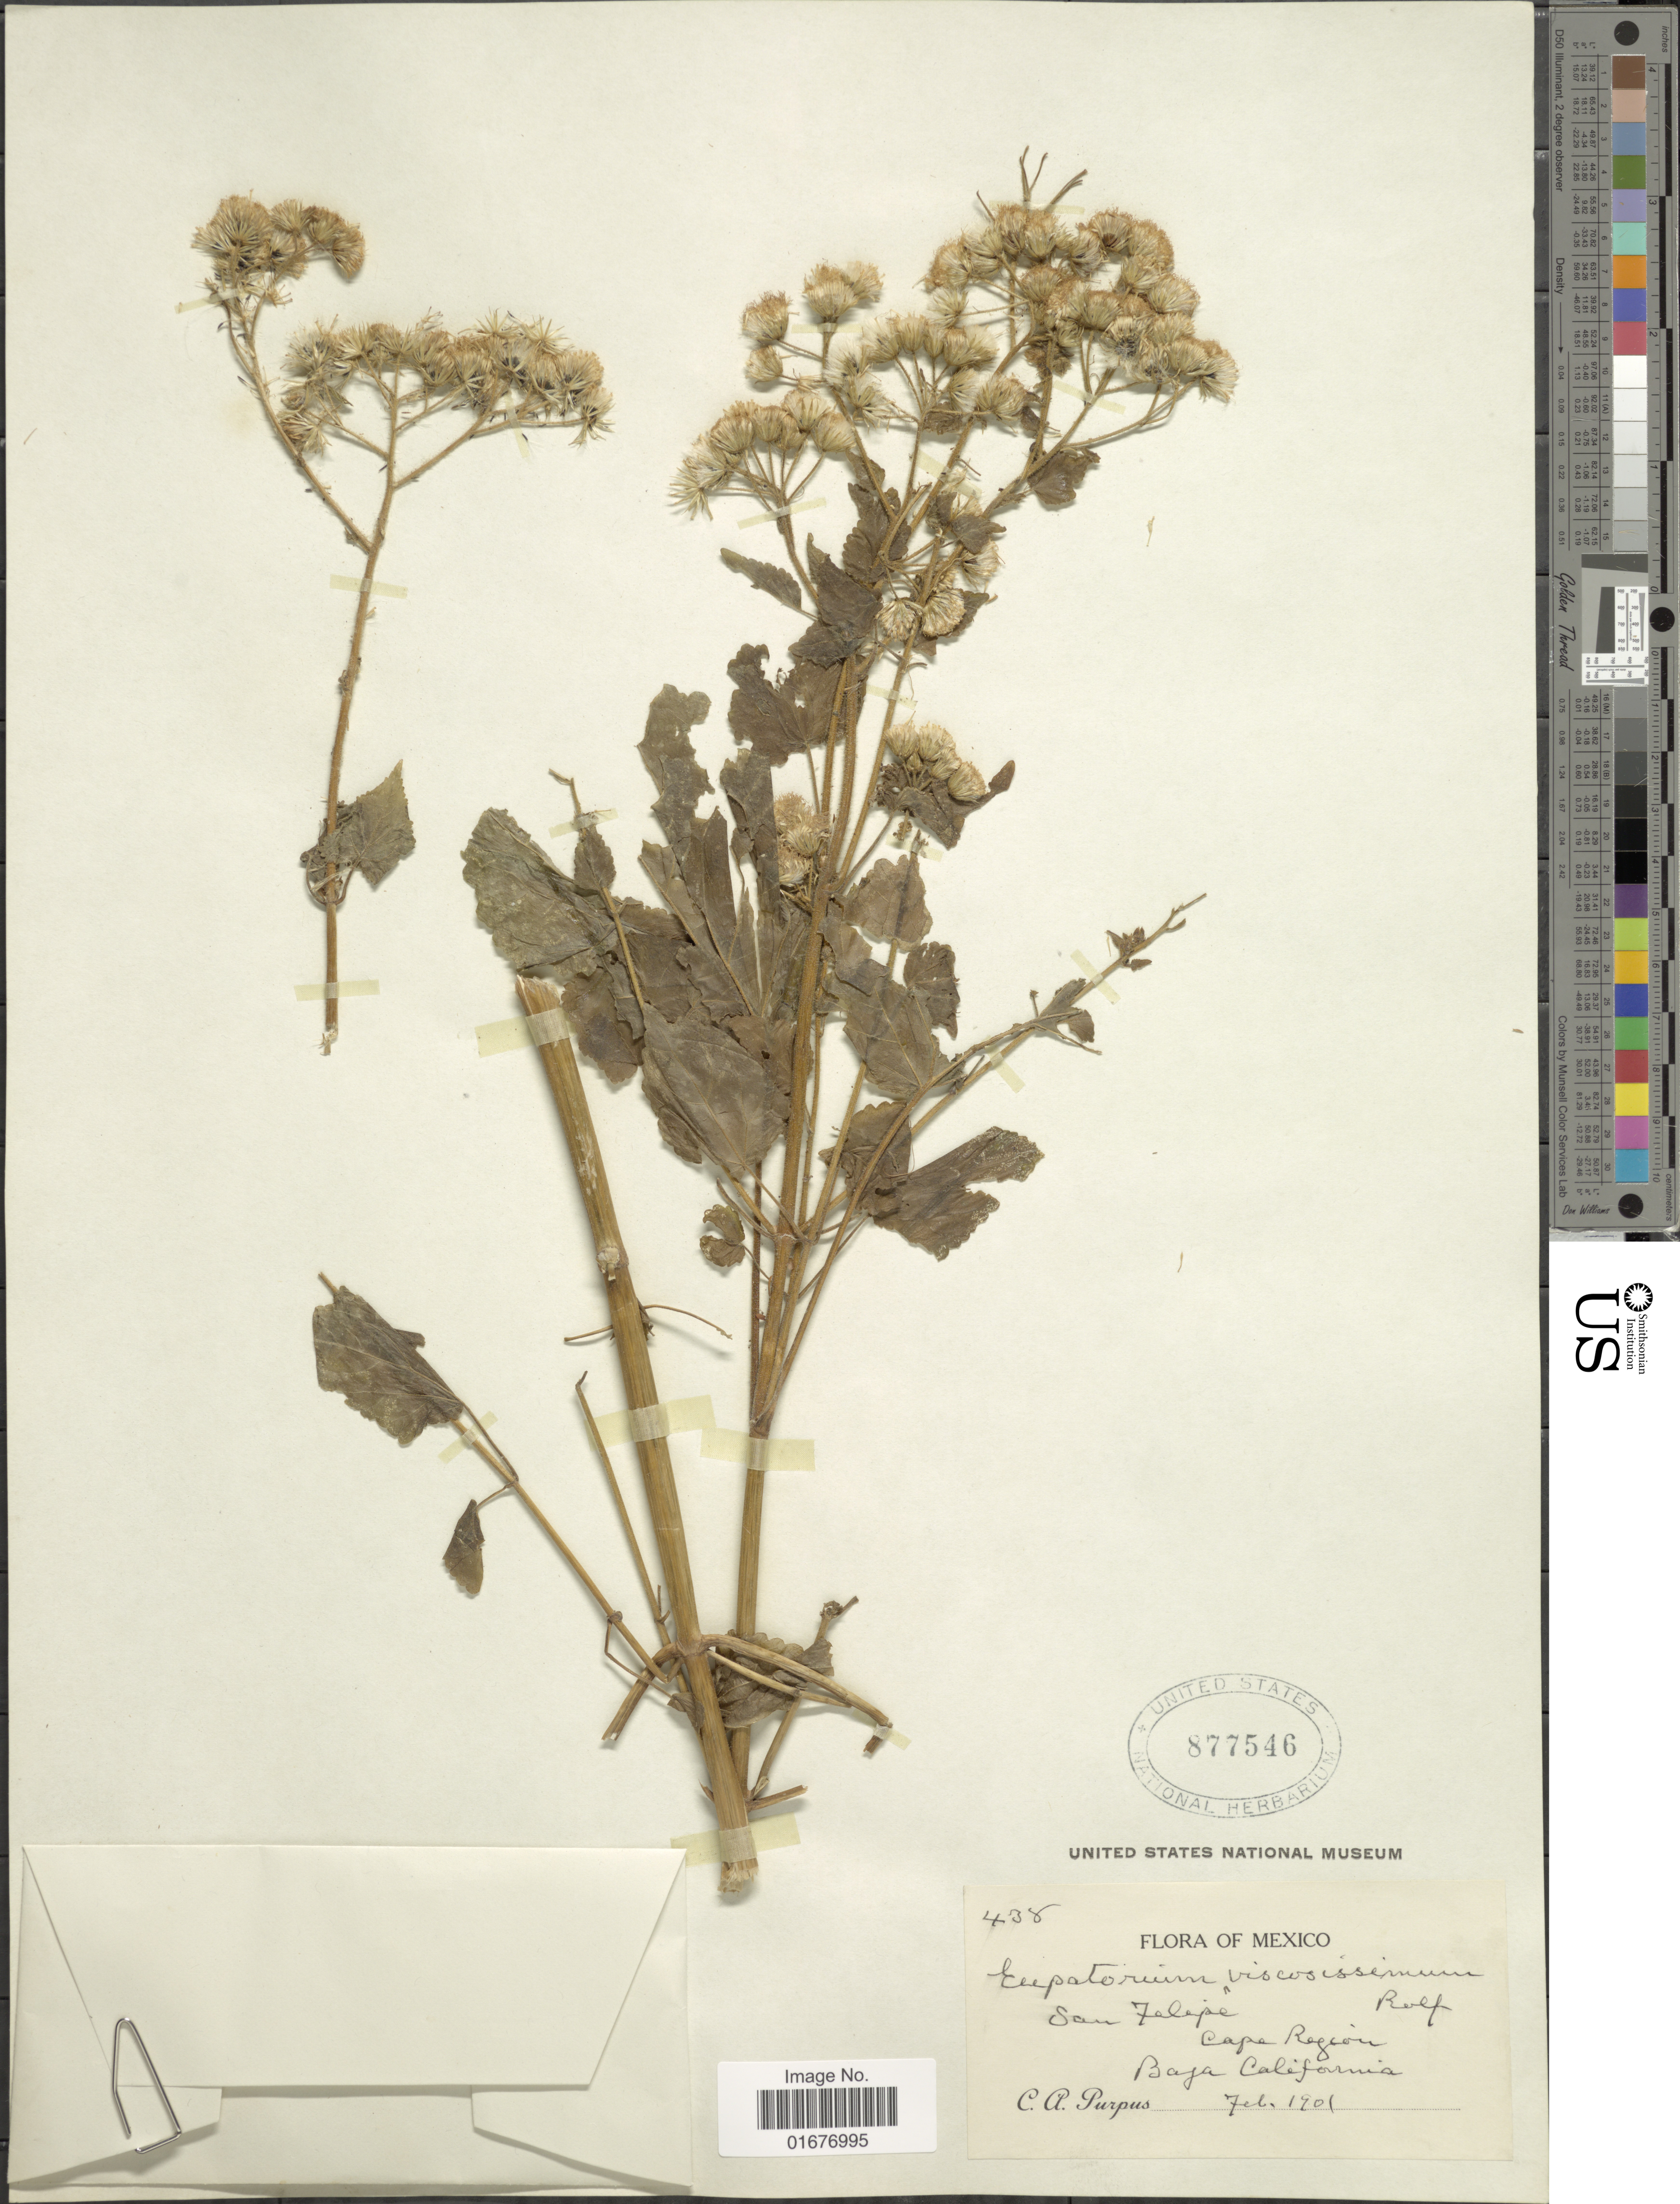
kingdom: Plantae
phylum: Tracheophyta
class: Magnoliopsida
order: Asterales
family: Asteraceae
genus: Ageratina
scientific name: Ageratina viscosissima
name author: (Rolfe) R.M. King & H. Rob.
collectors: C. A. Purpus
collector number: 438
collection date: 1901-02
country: Mexico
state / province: Baja California Sur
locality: San Felipe, Cape Region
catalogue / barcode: US 877546